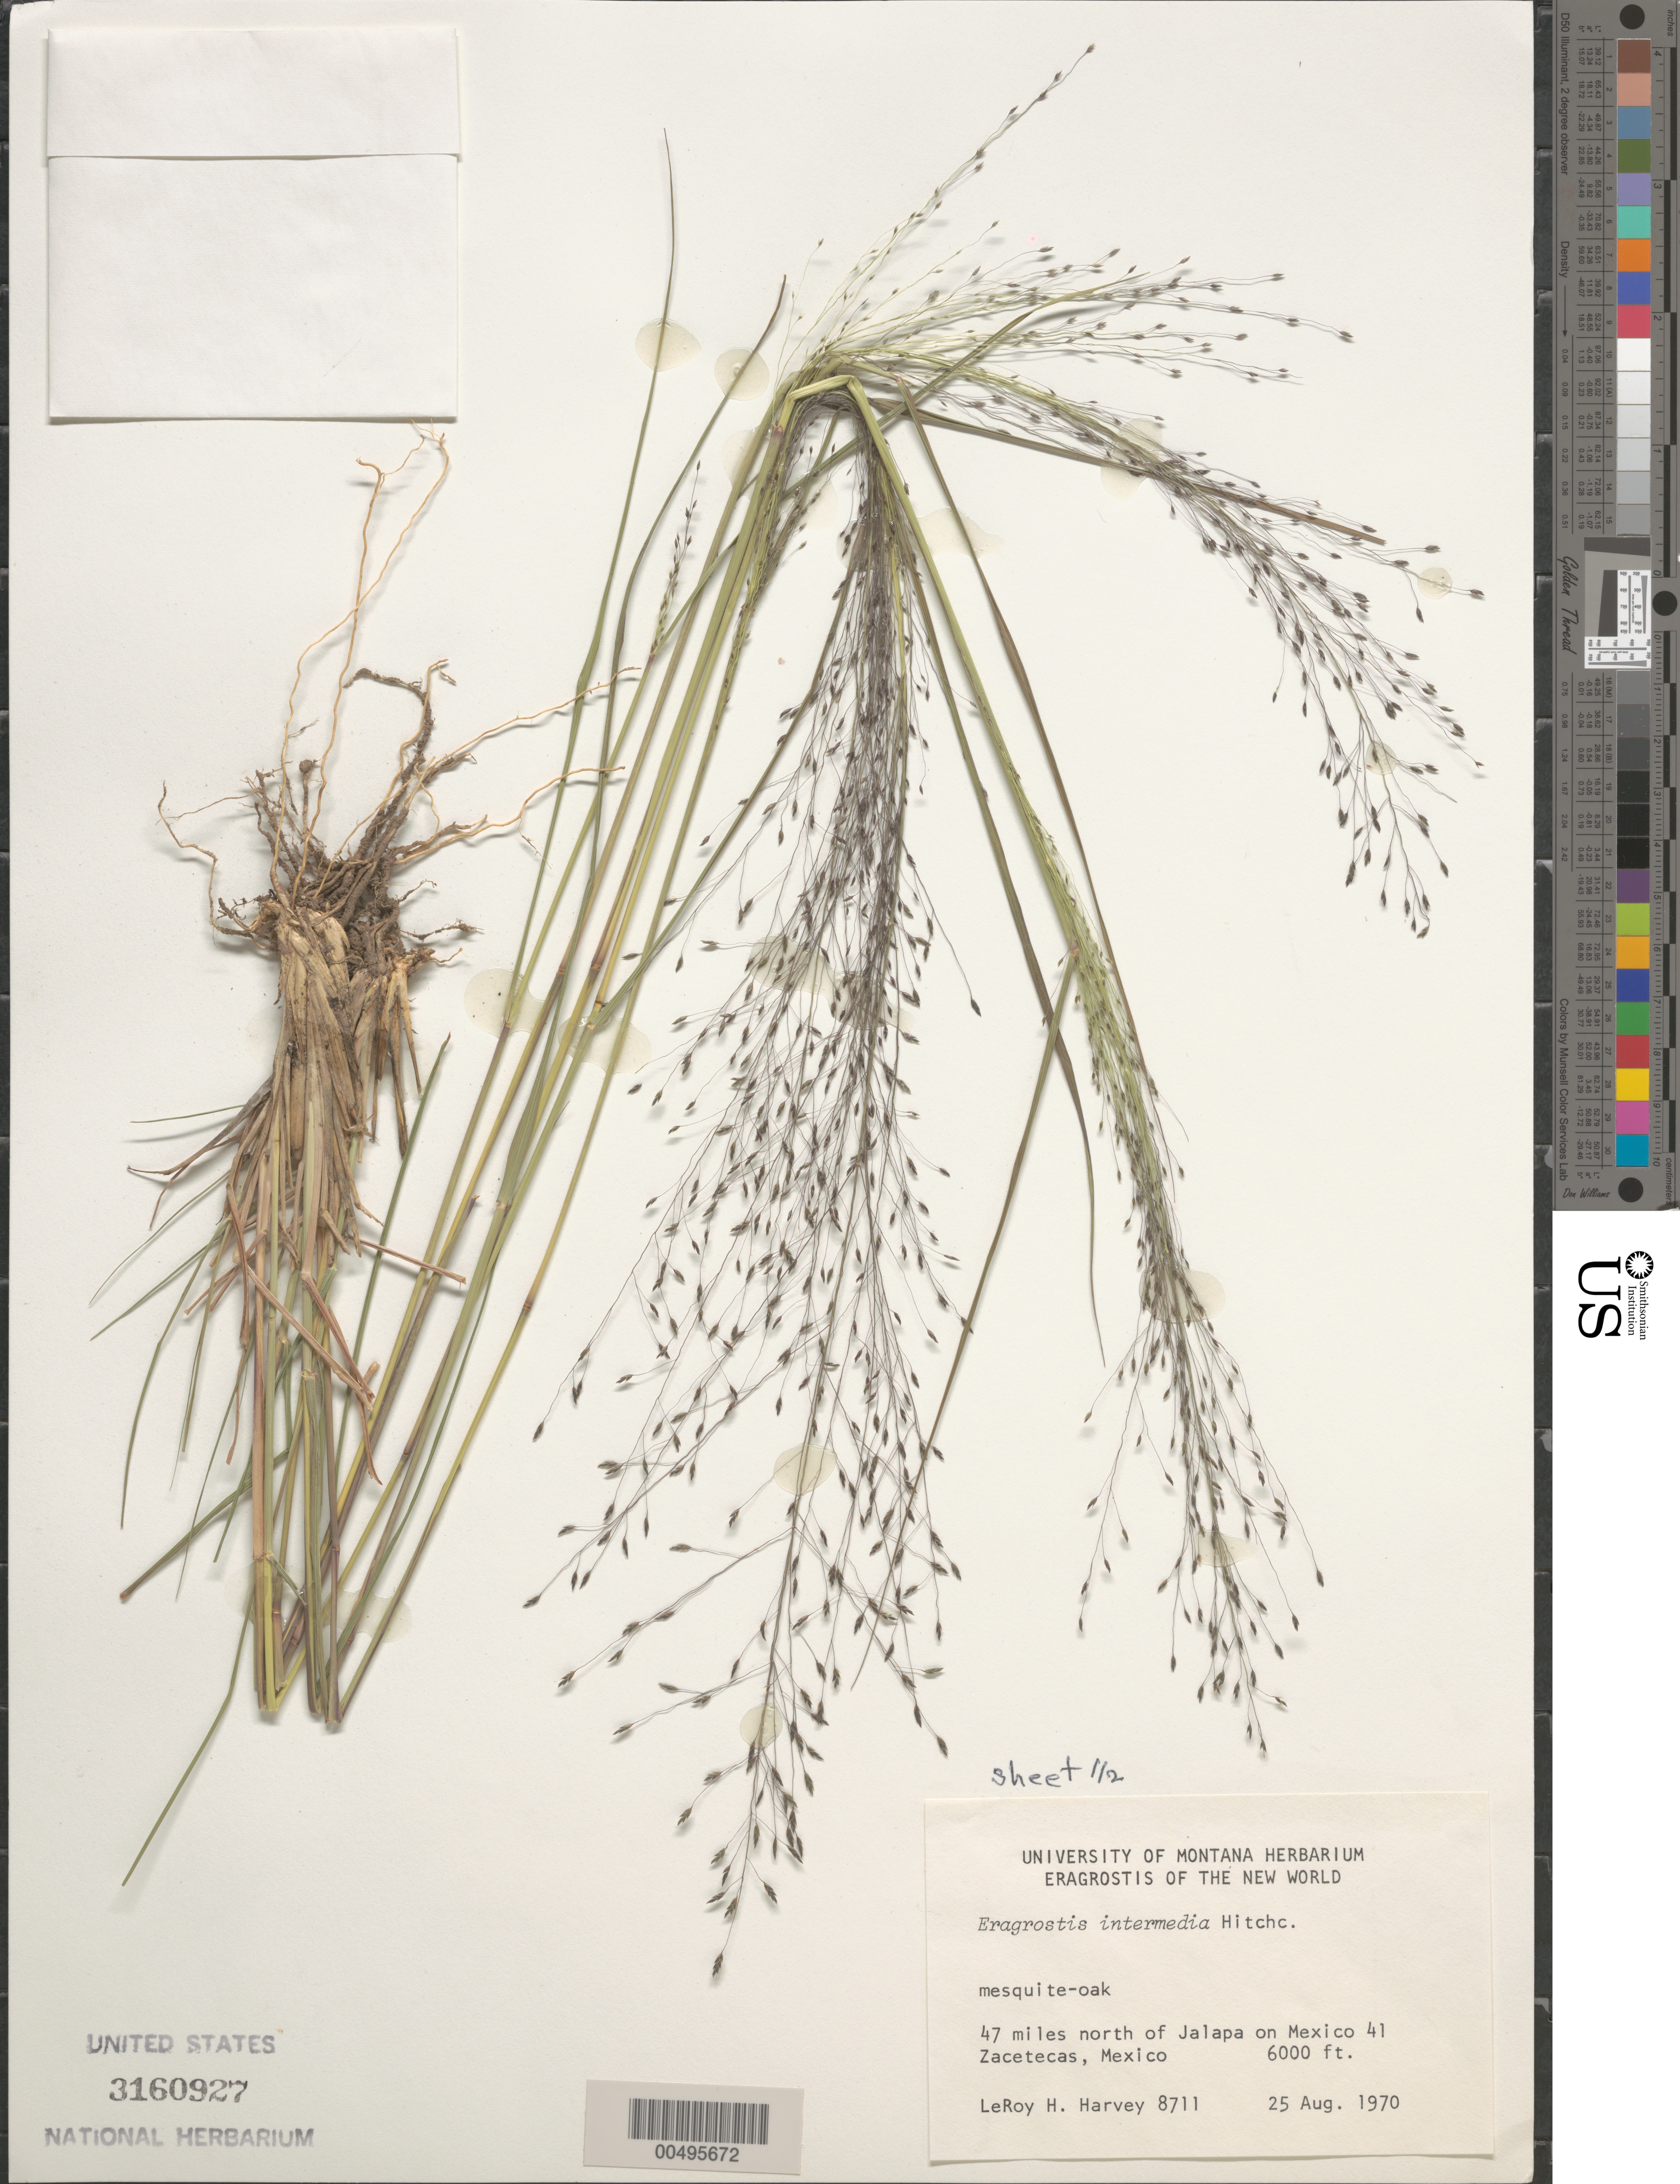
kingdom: Plantae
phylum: Tracheophyta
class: Liliopsida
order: Poales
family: Poaceae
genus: Eragrostis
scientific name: Eragrostis intermedia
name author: Hitchc.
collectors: L. H. Harvey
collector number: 8711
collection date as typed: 25 Aug 1970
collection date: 1970-08-25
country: Mexico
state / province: Zacatecas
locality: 47 mi N of Jalapa on Mex 41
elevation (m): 1829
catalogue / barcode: US 3160927